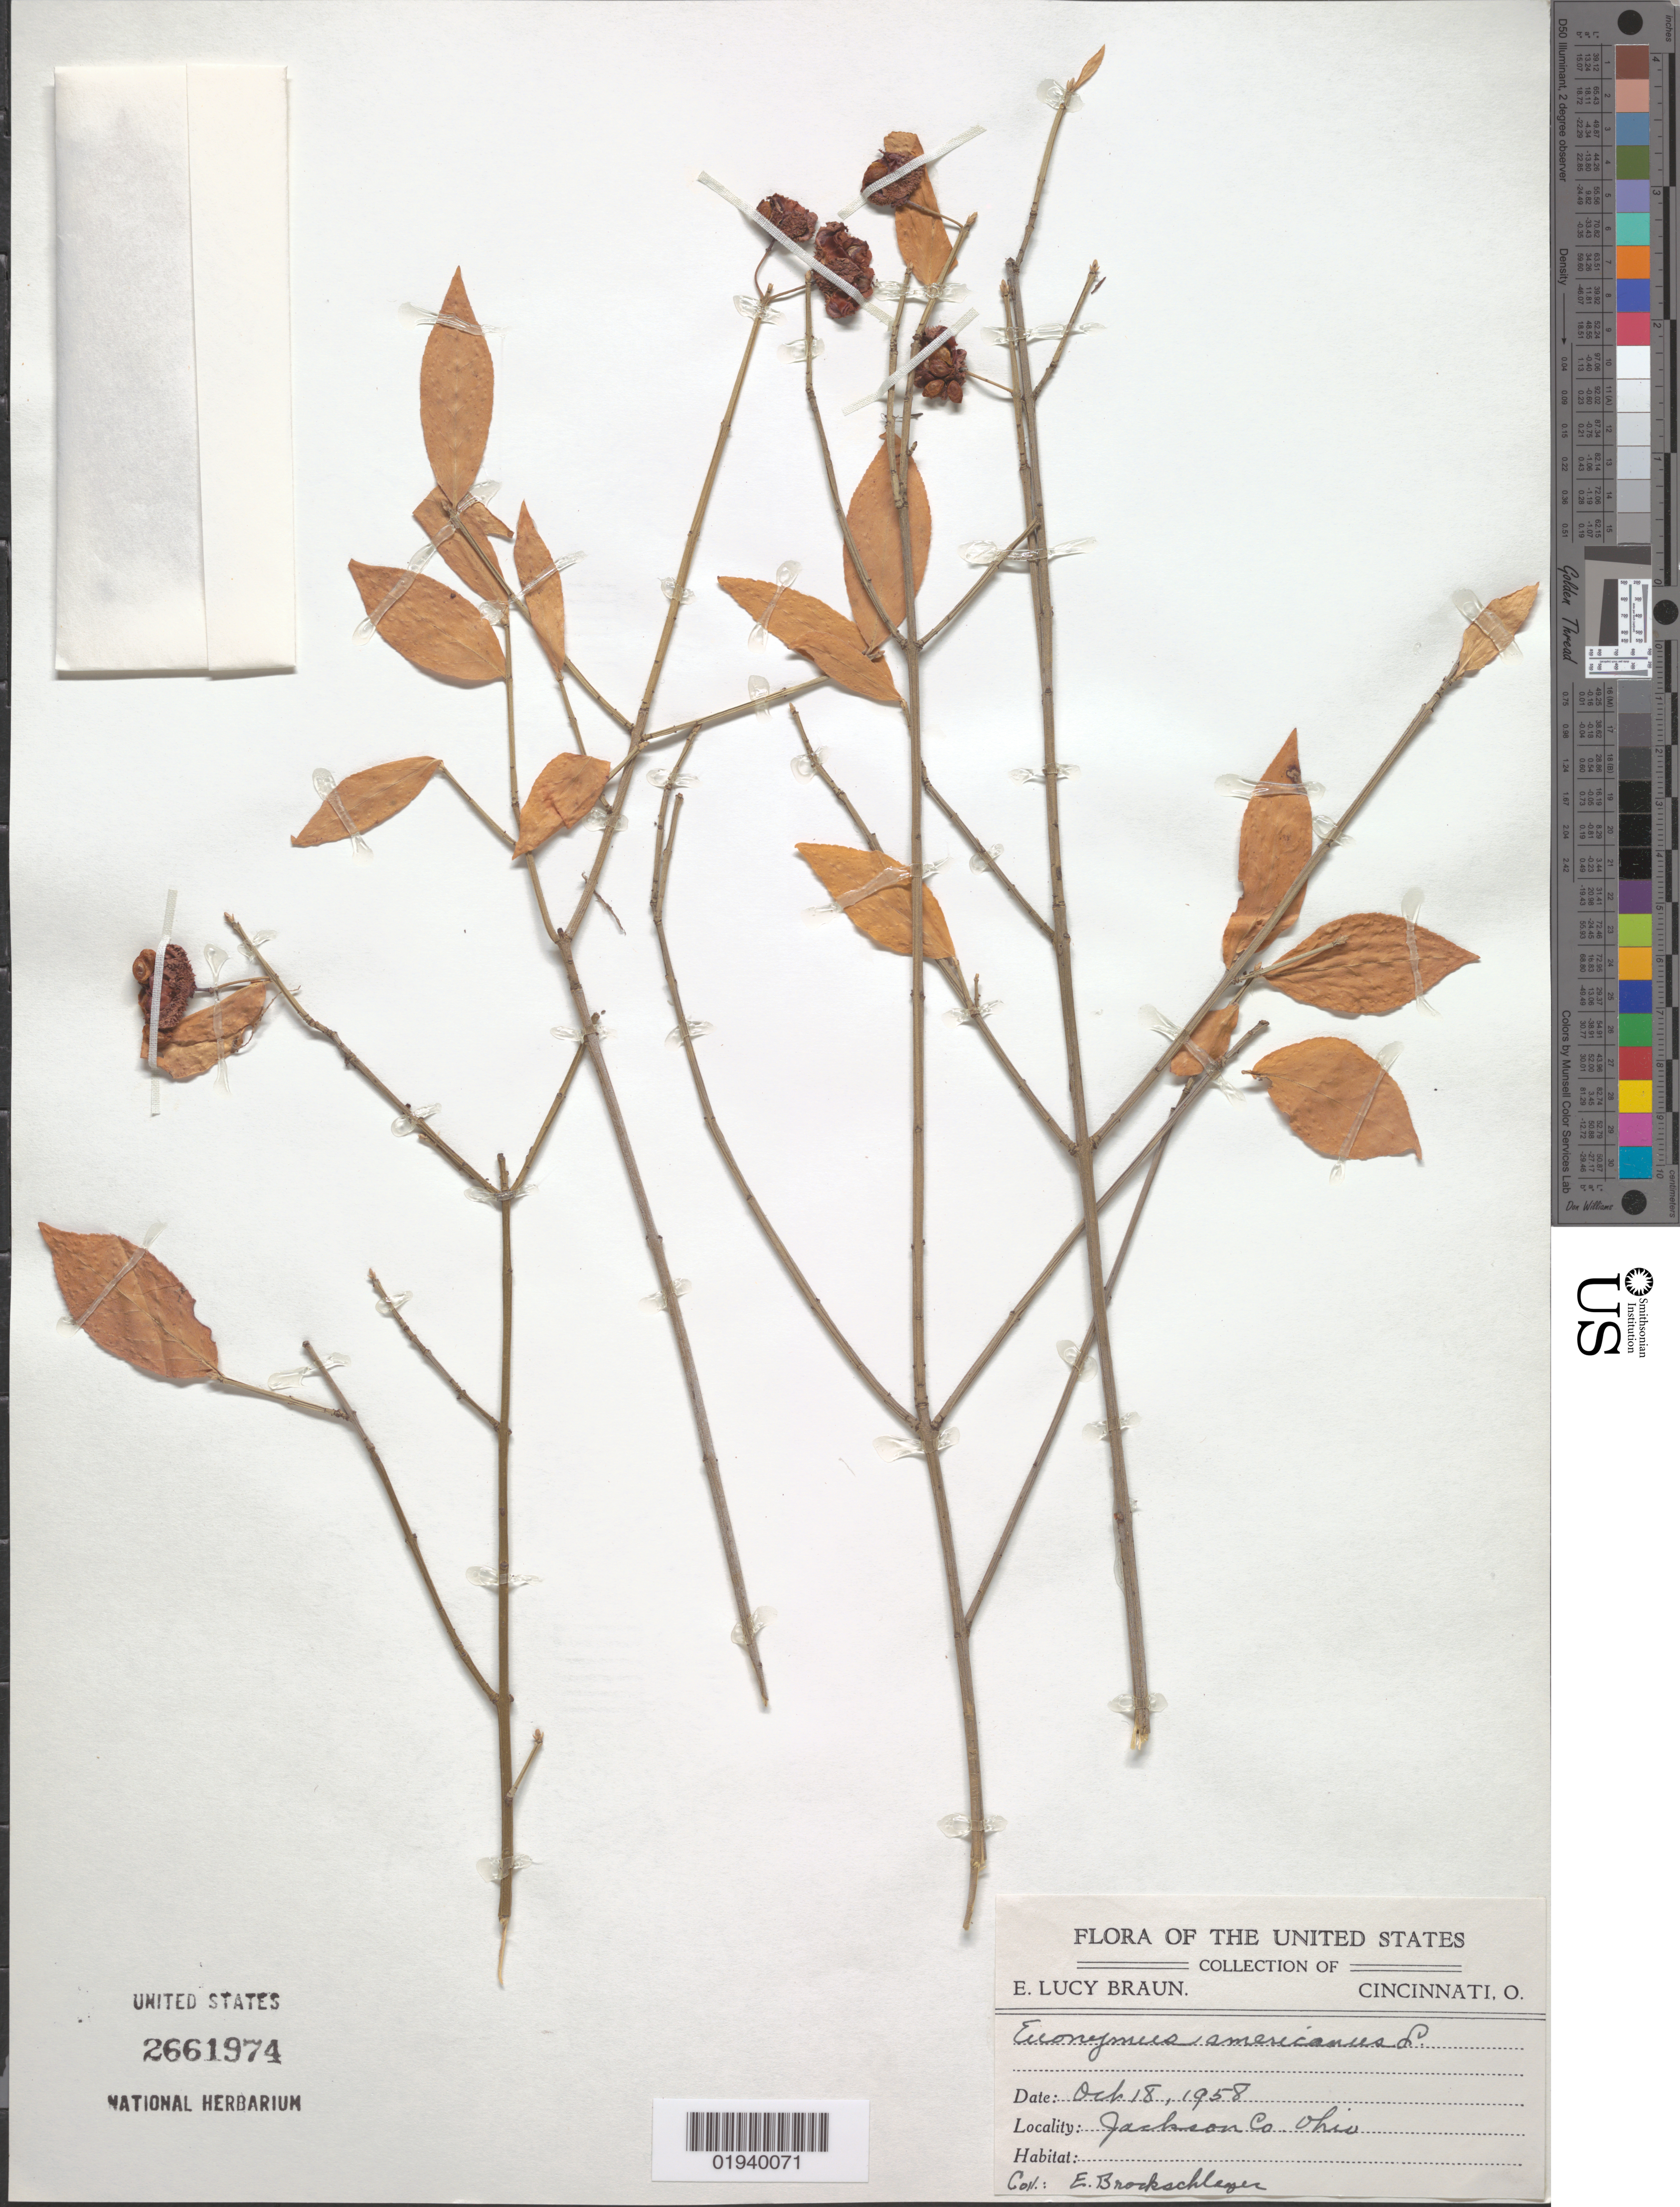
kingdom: Plantae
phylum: Tracheophyta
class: Magnoliopsida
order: Celastrales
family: Celastraceae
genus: Euonymus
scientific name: Euonymus americanus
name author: L.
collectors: E. Brockschlager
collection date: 1958-10-18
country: United States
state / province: Ohio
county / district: Jackson County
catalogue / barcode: US 2661974